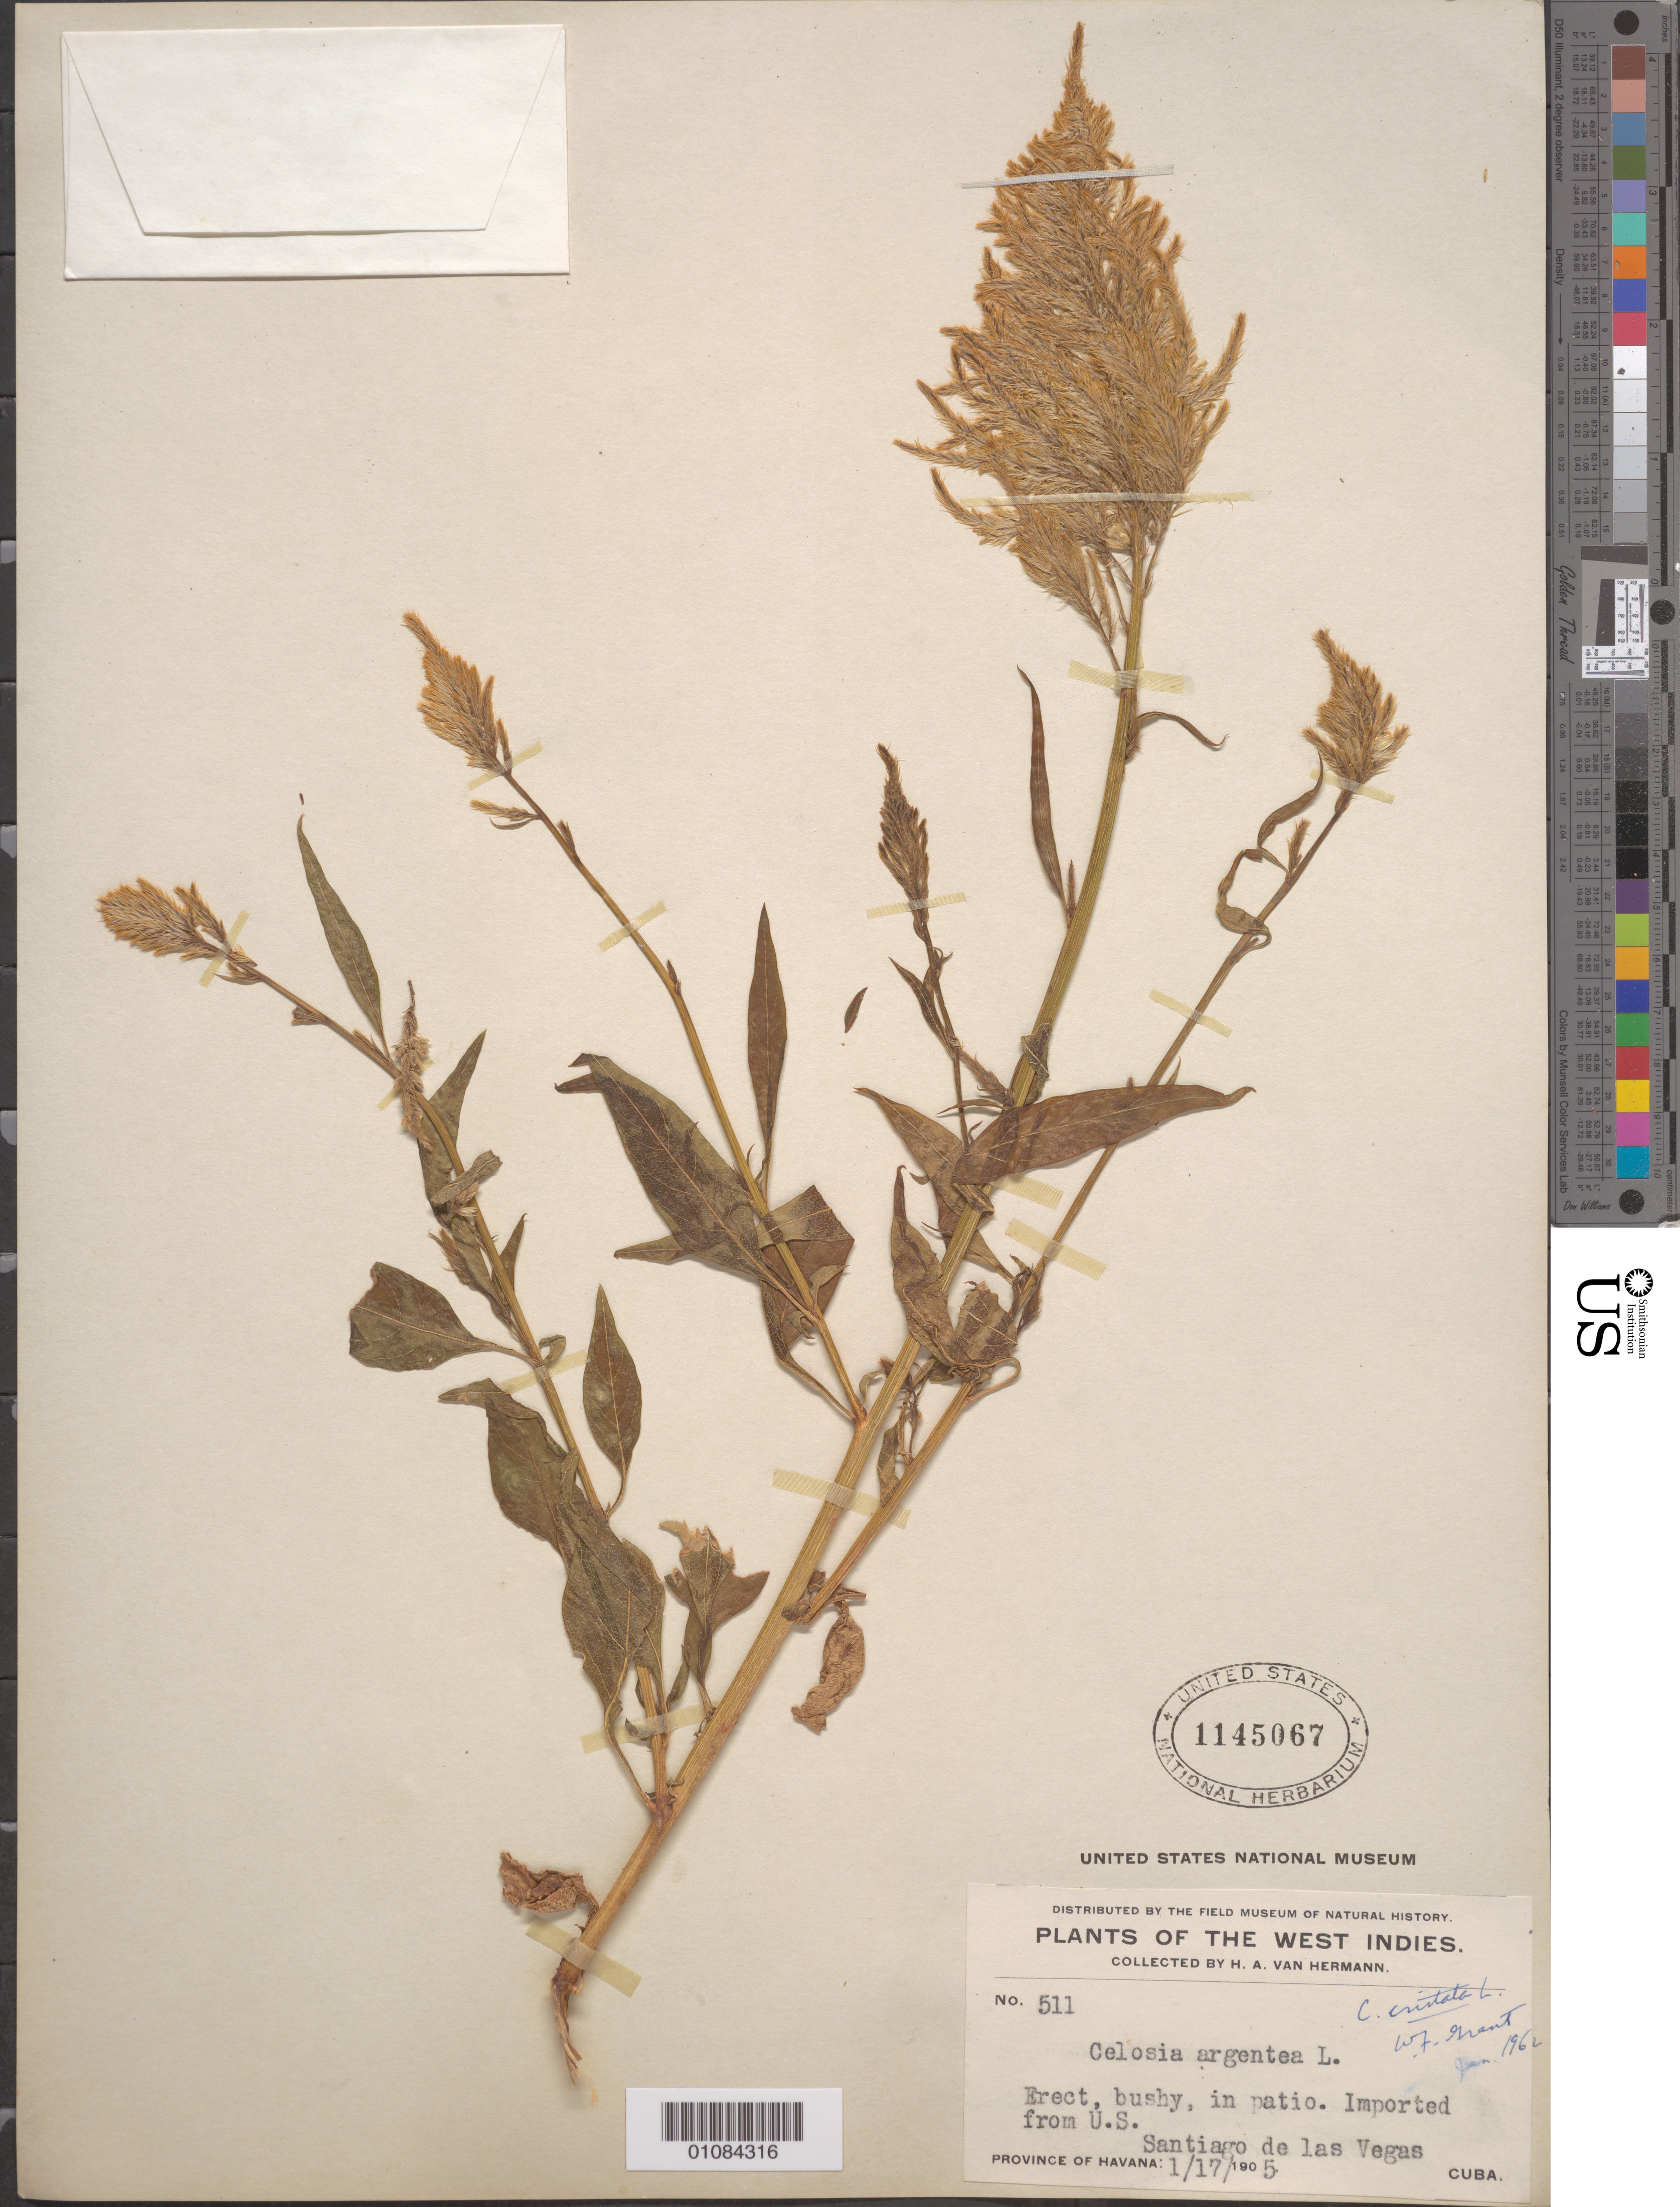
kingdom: Plantae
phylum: Tracheophyta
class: Magnoliopsida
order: Caryophyllales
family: Amaranthaceae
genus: Celosia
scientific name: Celosia cristata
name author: L.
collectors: H. A. Van Hermann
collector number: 511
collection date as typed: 17 Jan 1905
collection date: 1905-01-17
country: Cuba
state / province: La Habana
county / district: Municipio Boyeros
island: Cuba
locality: Santiago de las Vegas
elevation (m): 97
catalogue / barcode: US 1145067